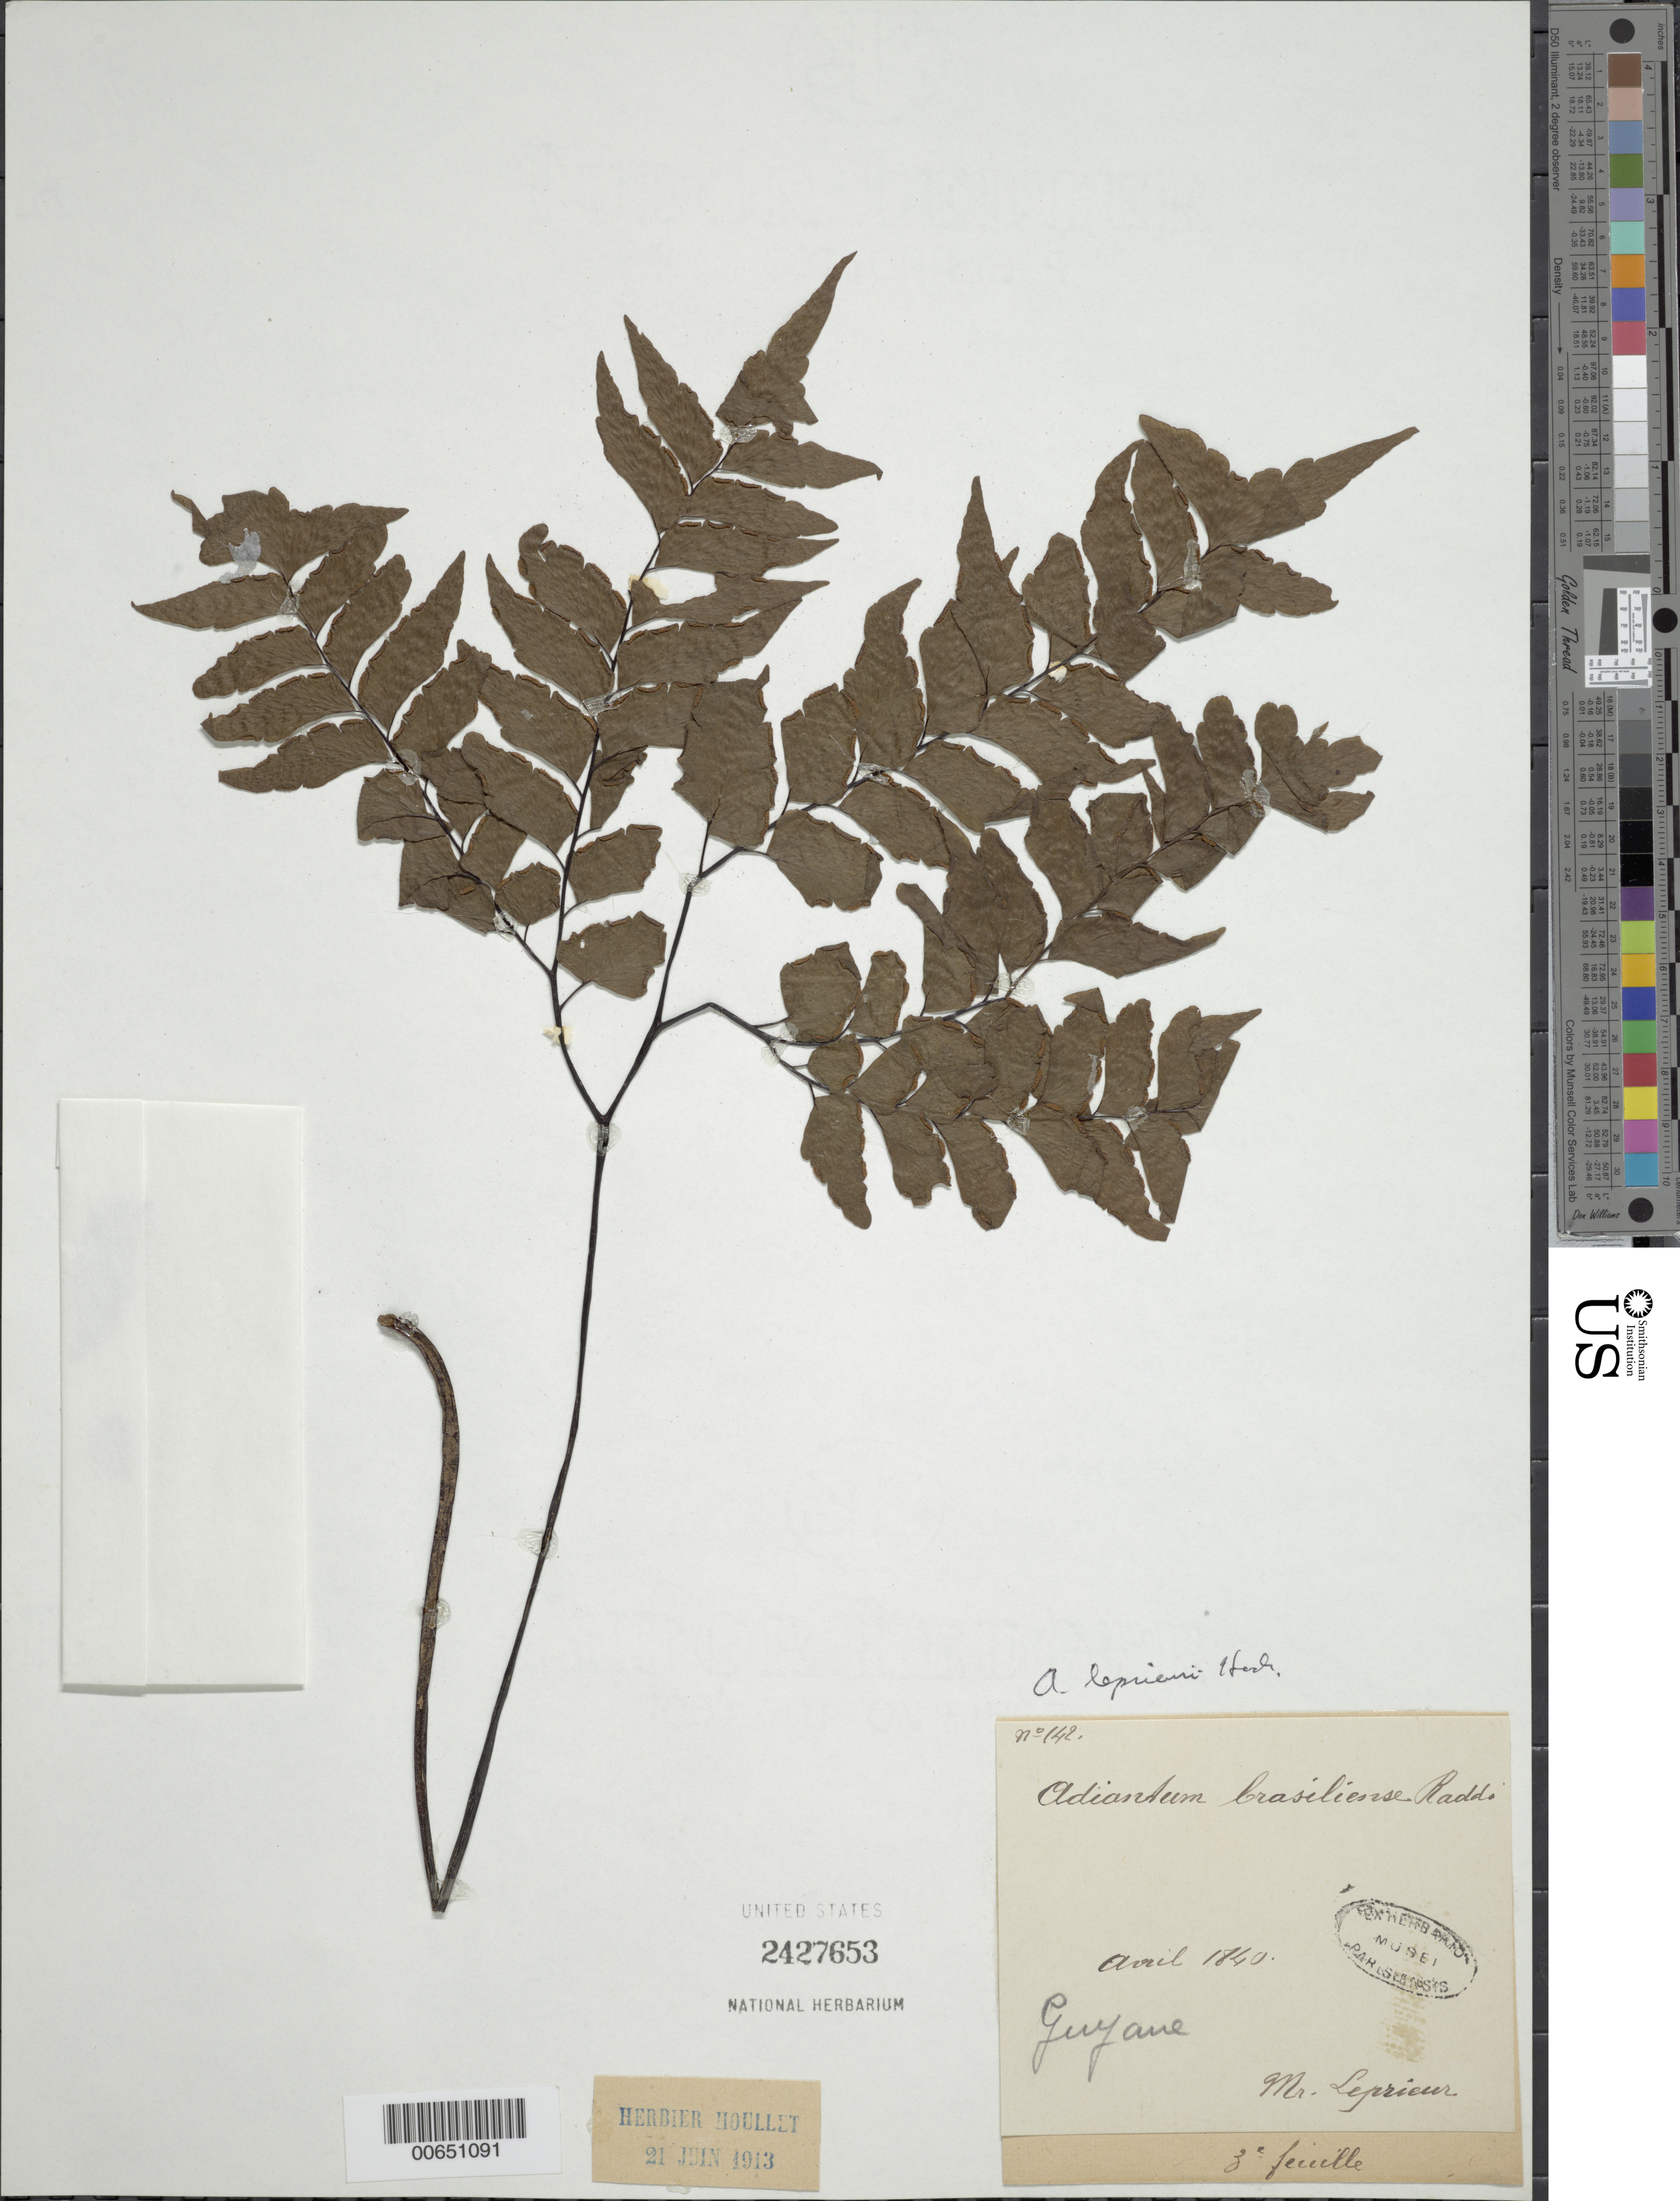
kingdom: Plantae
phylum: Tracheophyta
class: Polypodiopsida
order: Polypodiales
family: Pteridaceae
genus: Adiantum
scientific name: Adiantum leprieurii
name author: Hook.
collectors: F. M. R. Leprieur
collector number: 142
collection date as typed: April 1840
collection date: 1840-04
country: French Guiana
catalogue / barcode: US 2427653